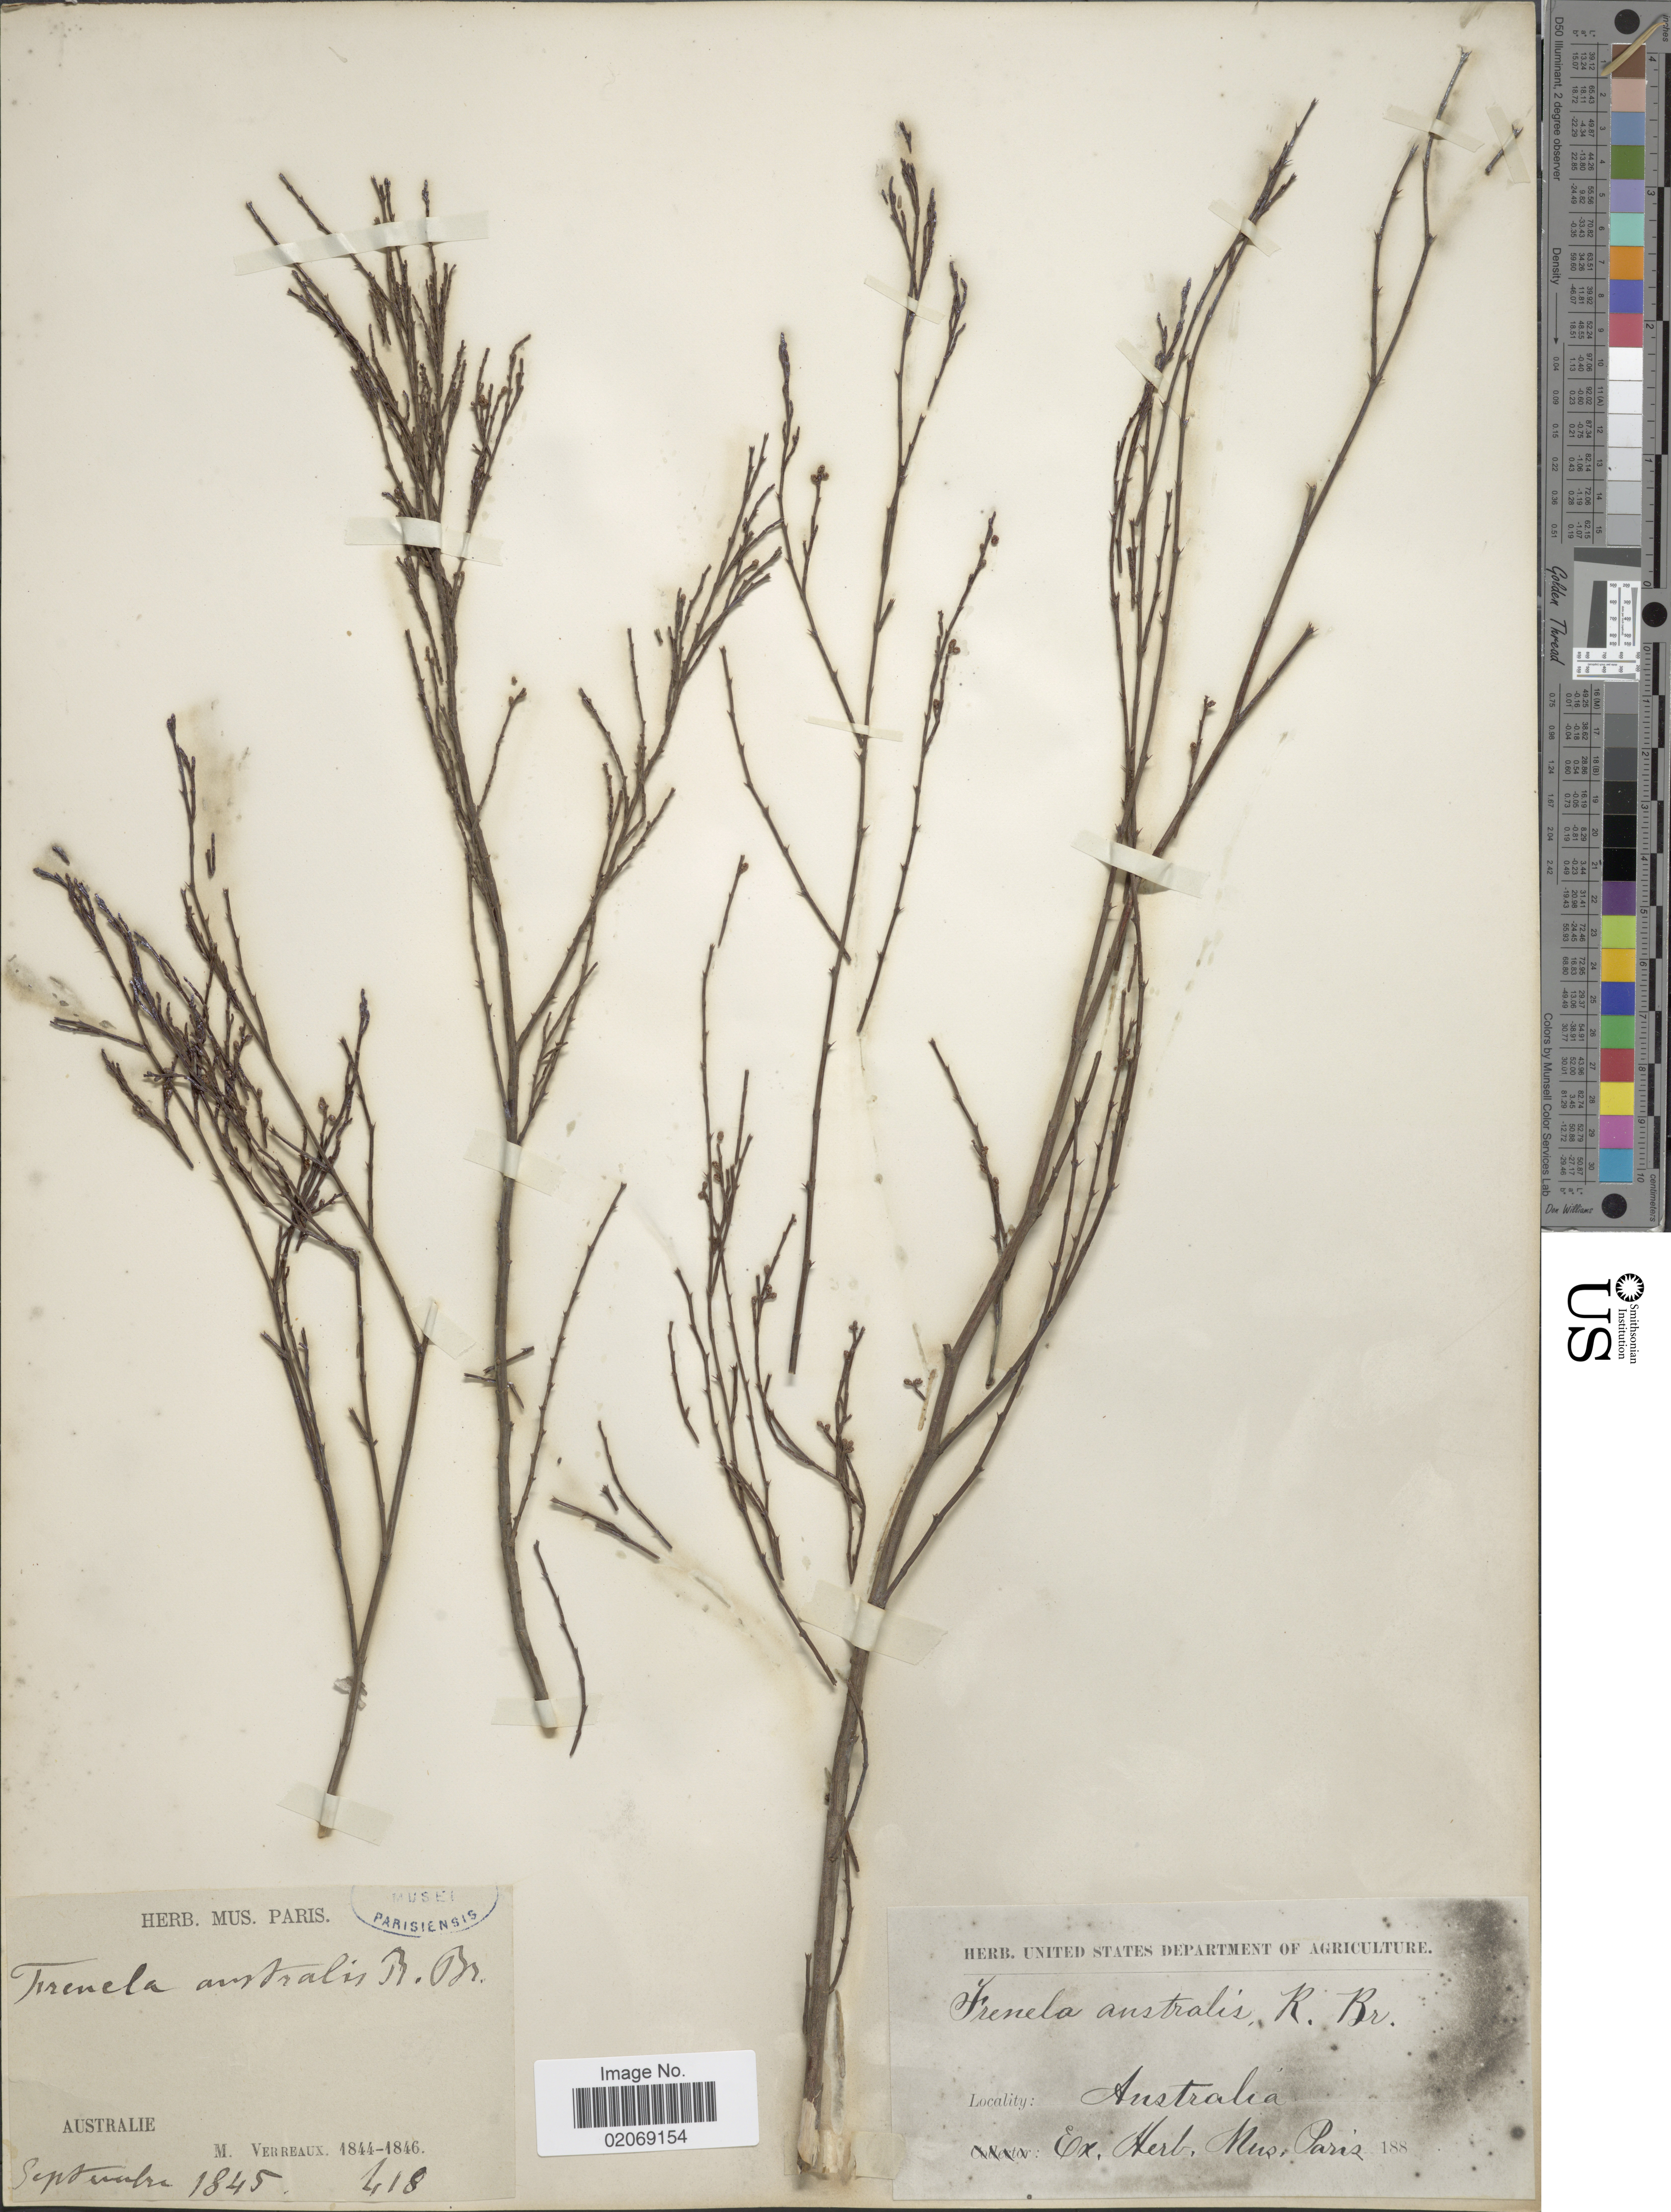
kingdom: Plantae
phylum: Tracheophyta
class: Pinopsida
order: Pinales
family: Cupressaceae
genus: Callitris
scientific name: Callitris oblonga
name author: Rich.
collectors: M. Verreaux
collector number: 418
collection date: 1845-09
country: Australia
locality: Australie